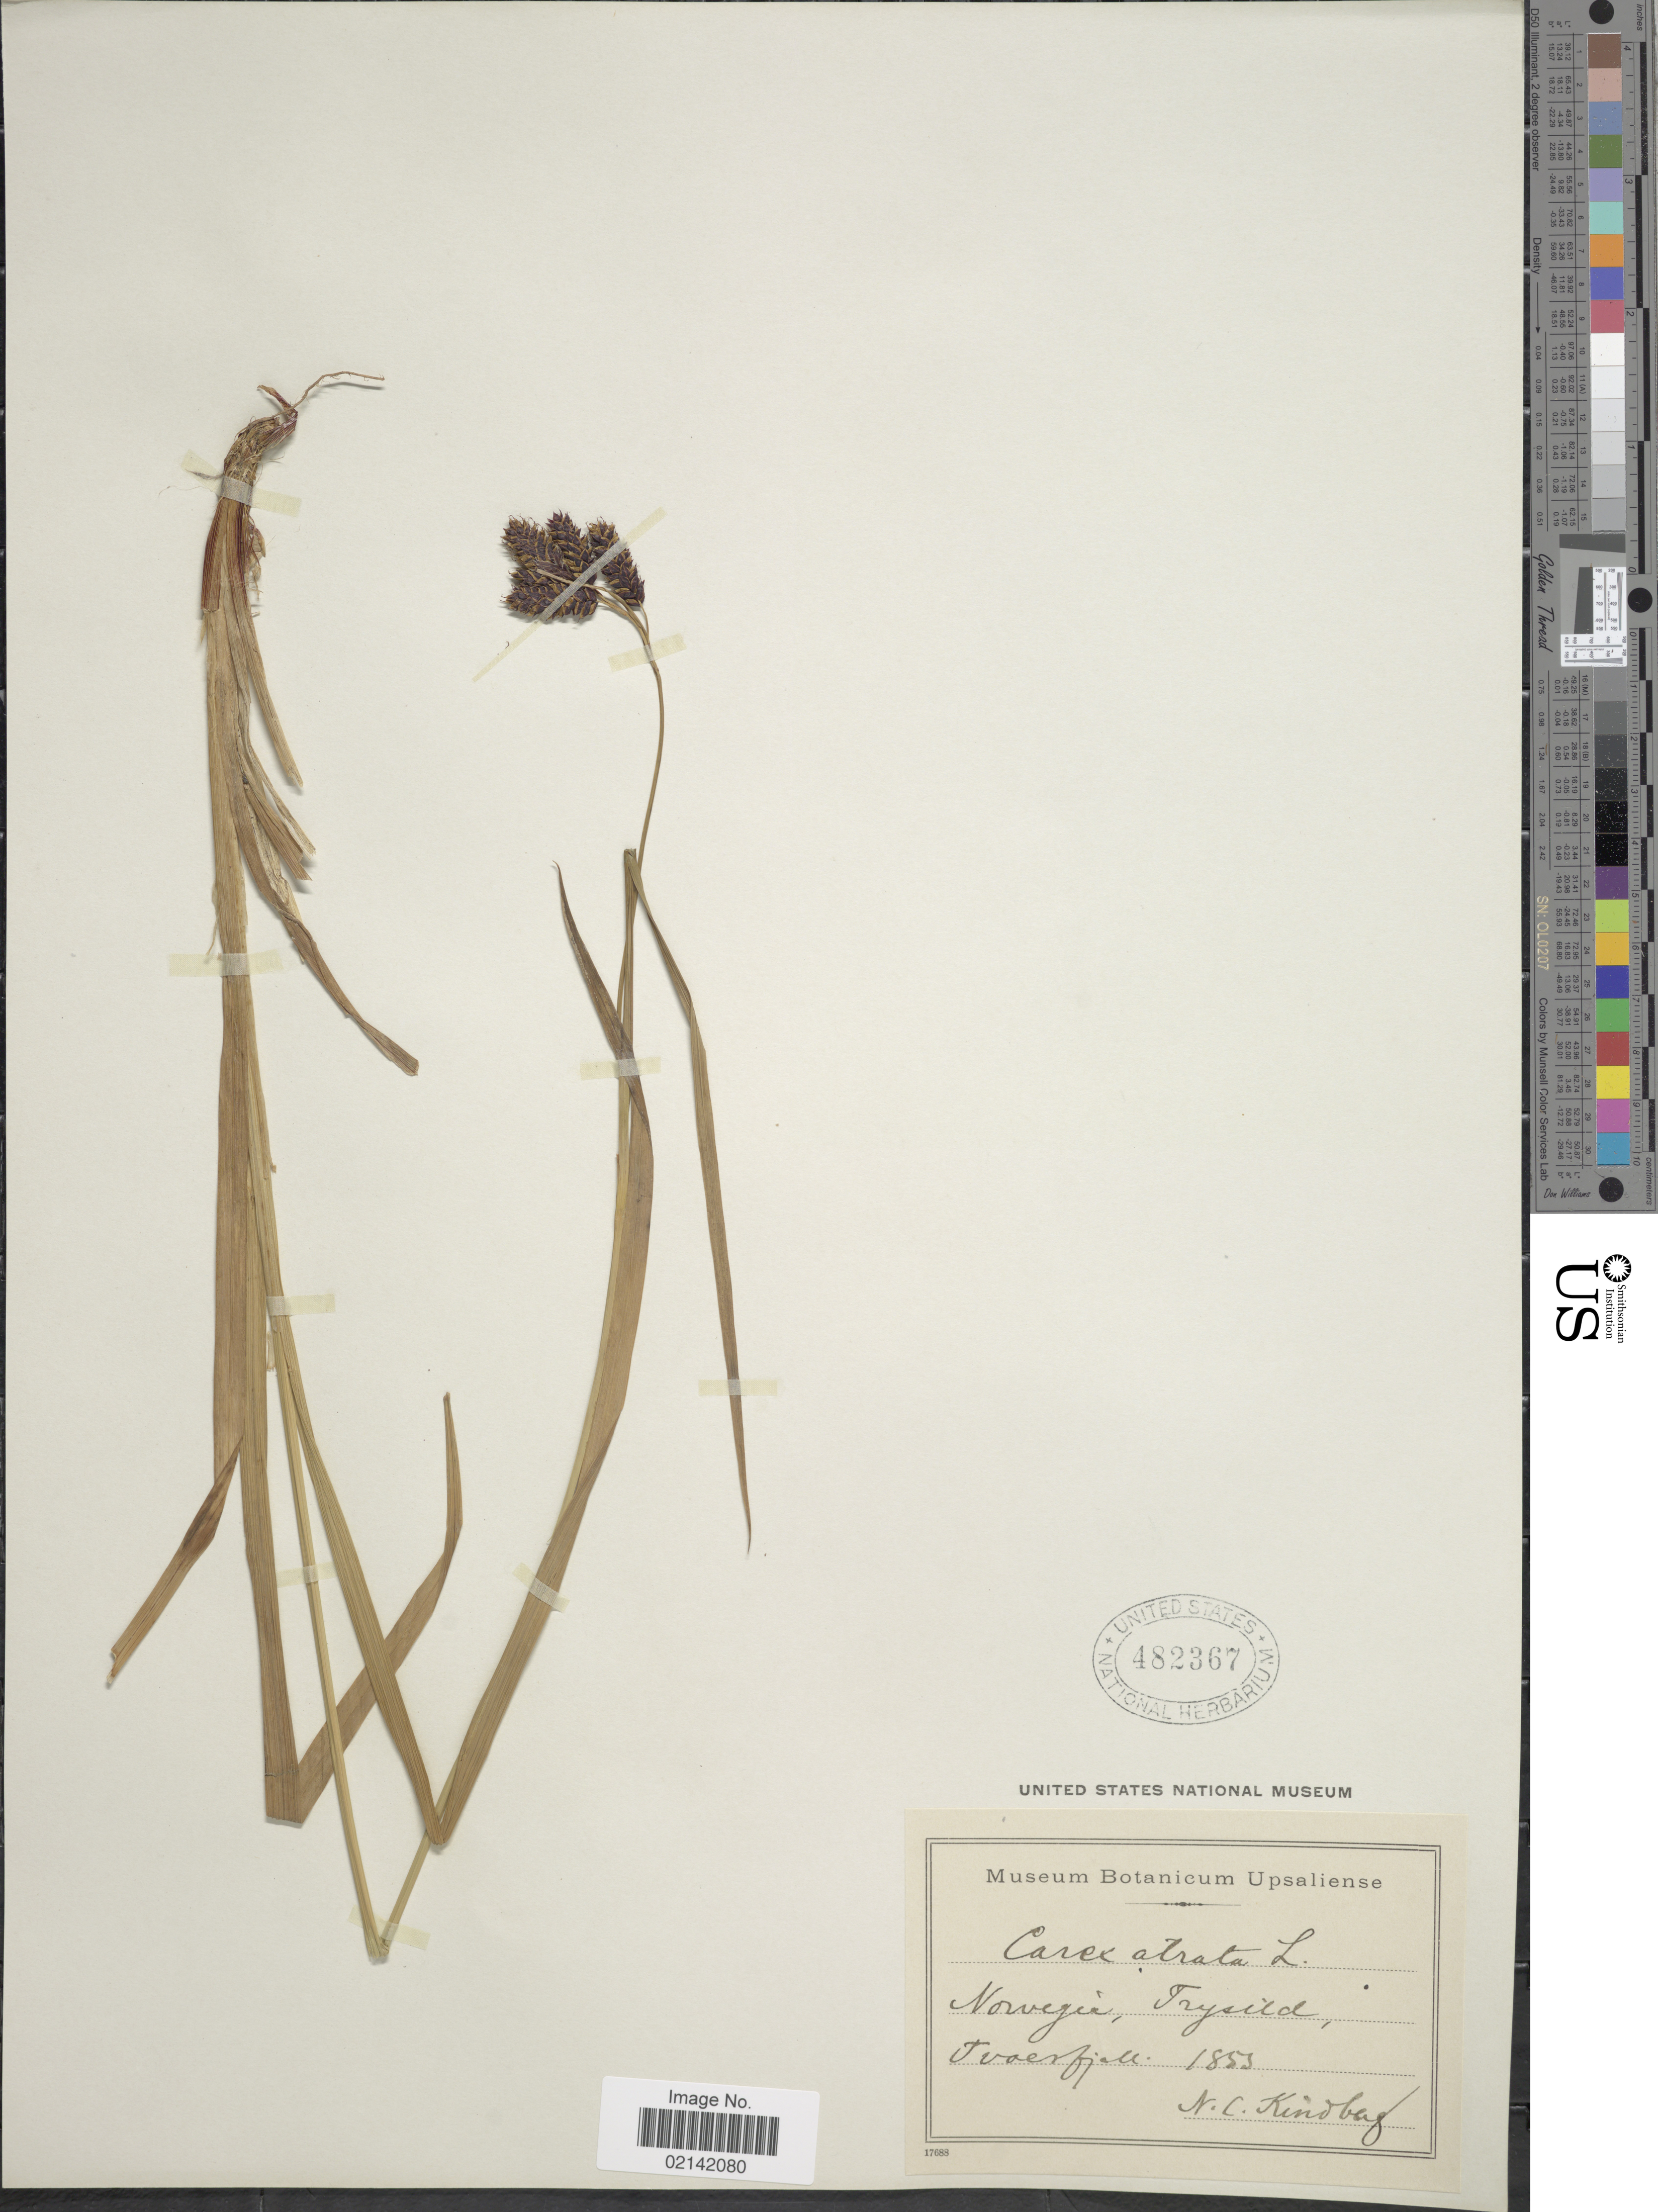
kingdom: Plantae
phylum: Tracheophyta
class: Liliopsida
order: Poales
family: Cyperaceae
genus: Carex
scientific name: Carex atrata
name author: L.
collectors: N. C. Kindberg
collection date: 1853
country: Norway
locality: Norvegia, Trysild, Tvaerfjell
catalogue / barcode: US 482367